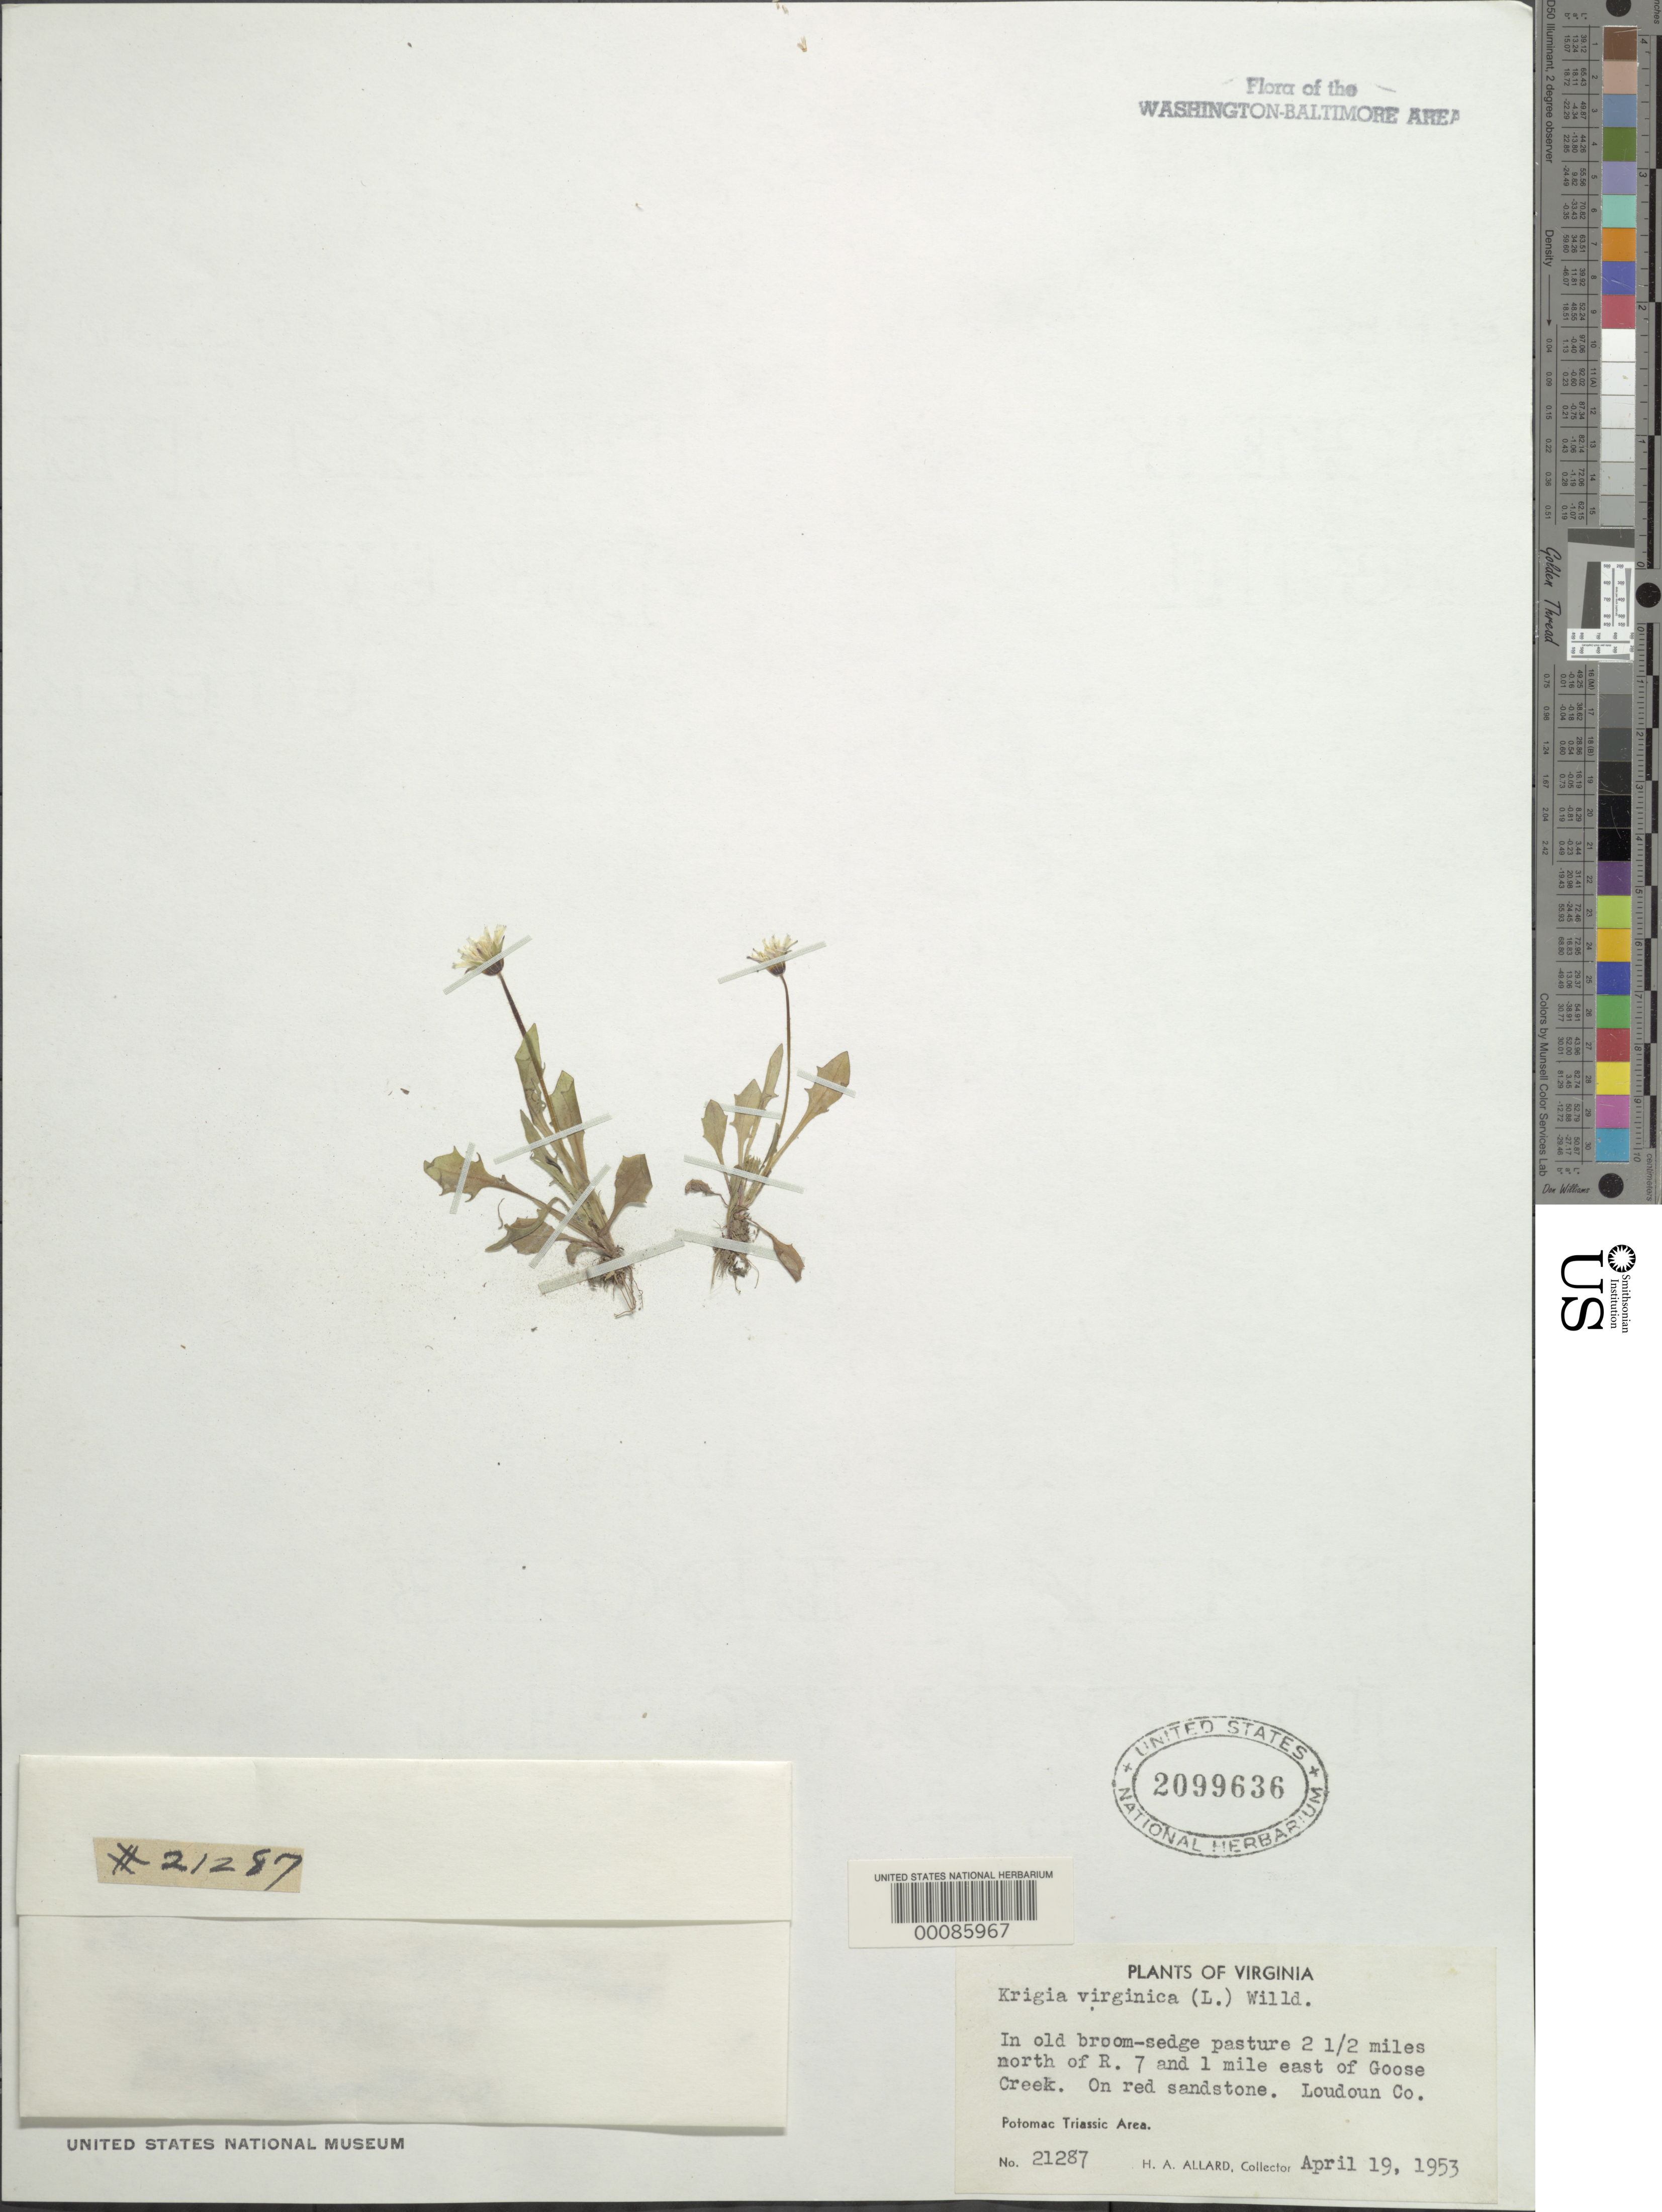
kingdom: Plantae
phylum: Tracheophyta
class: Magnoliopsida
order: Asterales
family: Asteraceae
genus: Krigia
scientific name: Krigia virginica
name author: (L.) Willd.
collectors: H. A. Allard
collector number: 21287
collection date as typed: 19 Apr 1953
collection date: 1953-04-19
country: United States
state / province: Virginia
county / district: Loudoun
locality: North of Rt. 7 and east of Goose Creek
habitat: Pasture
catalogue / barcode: US 2099636